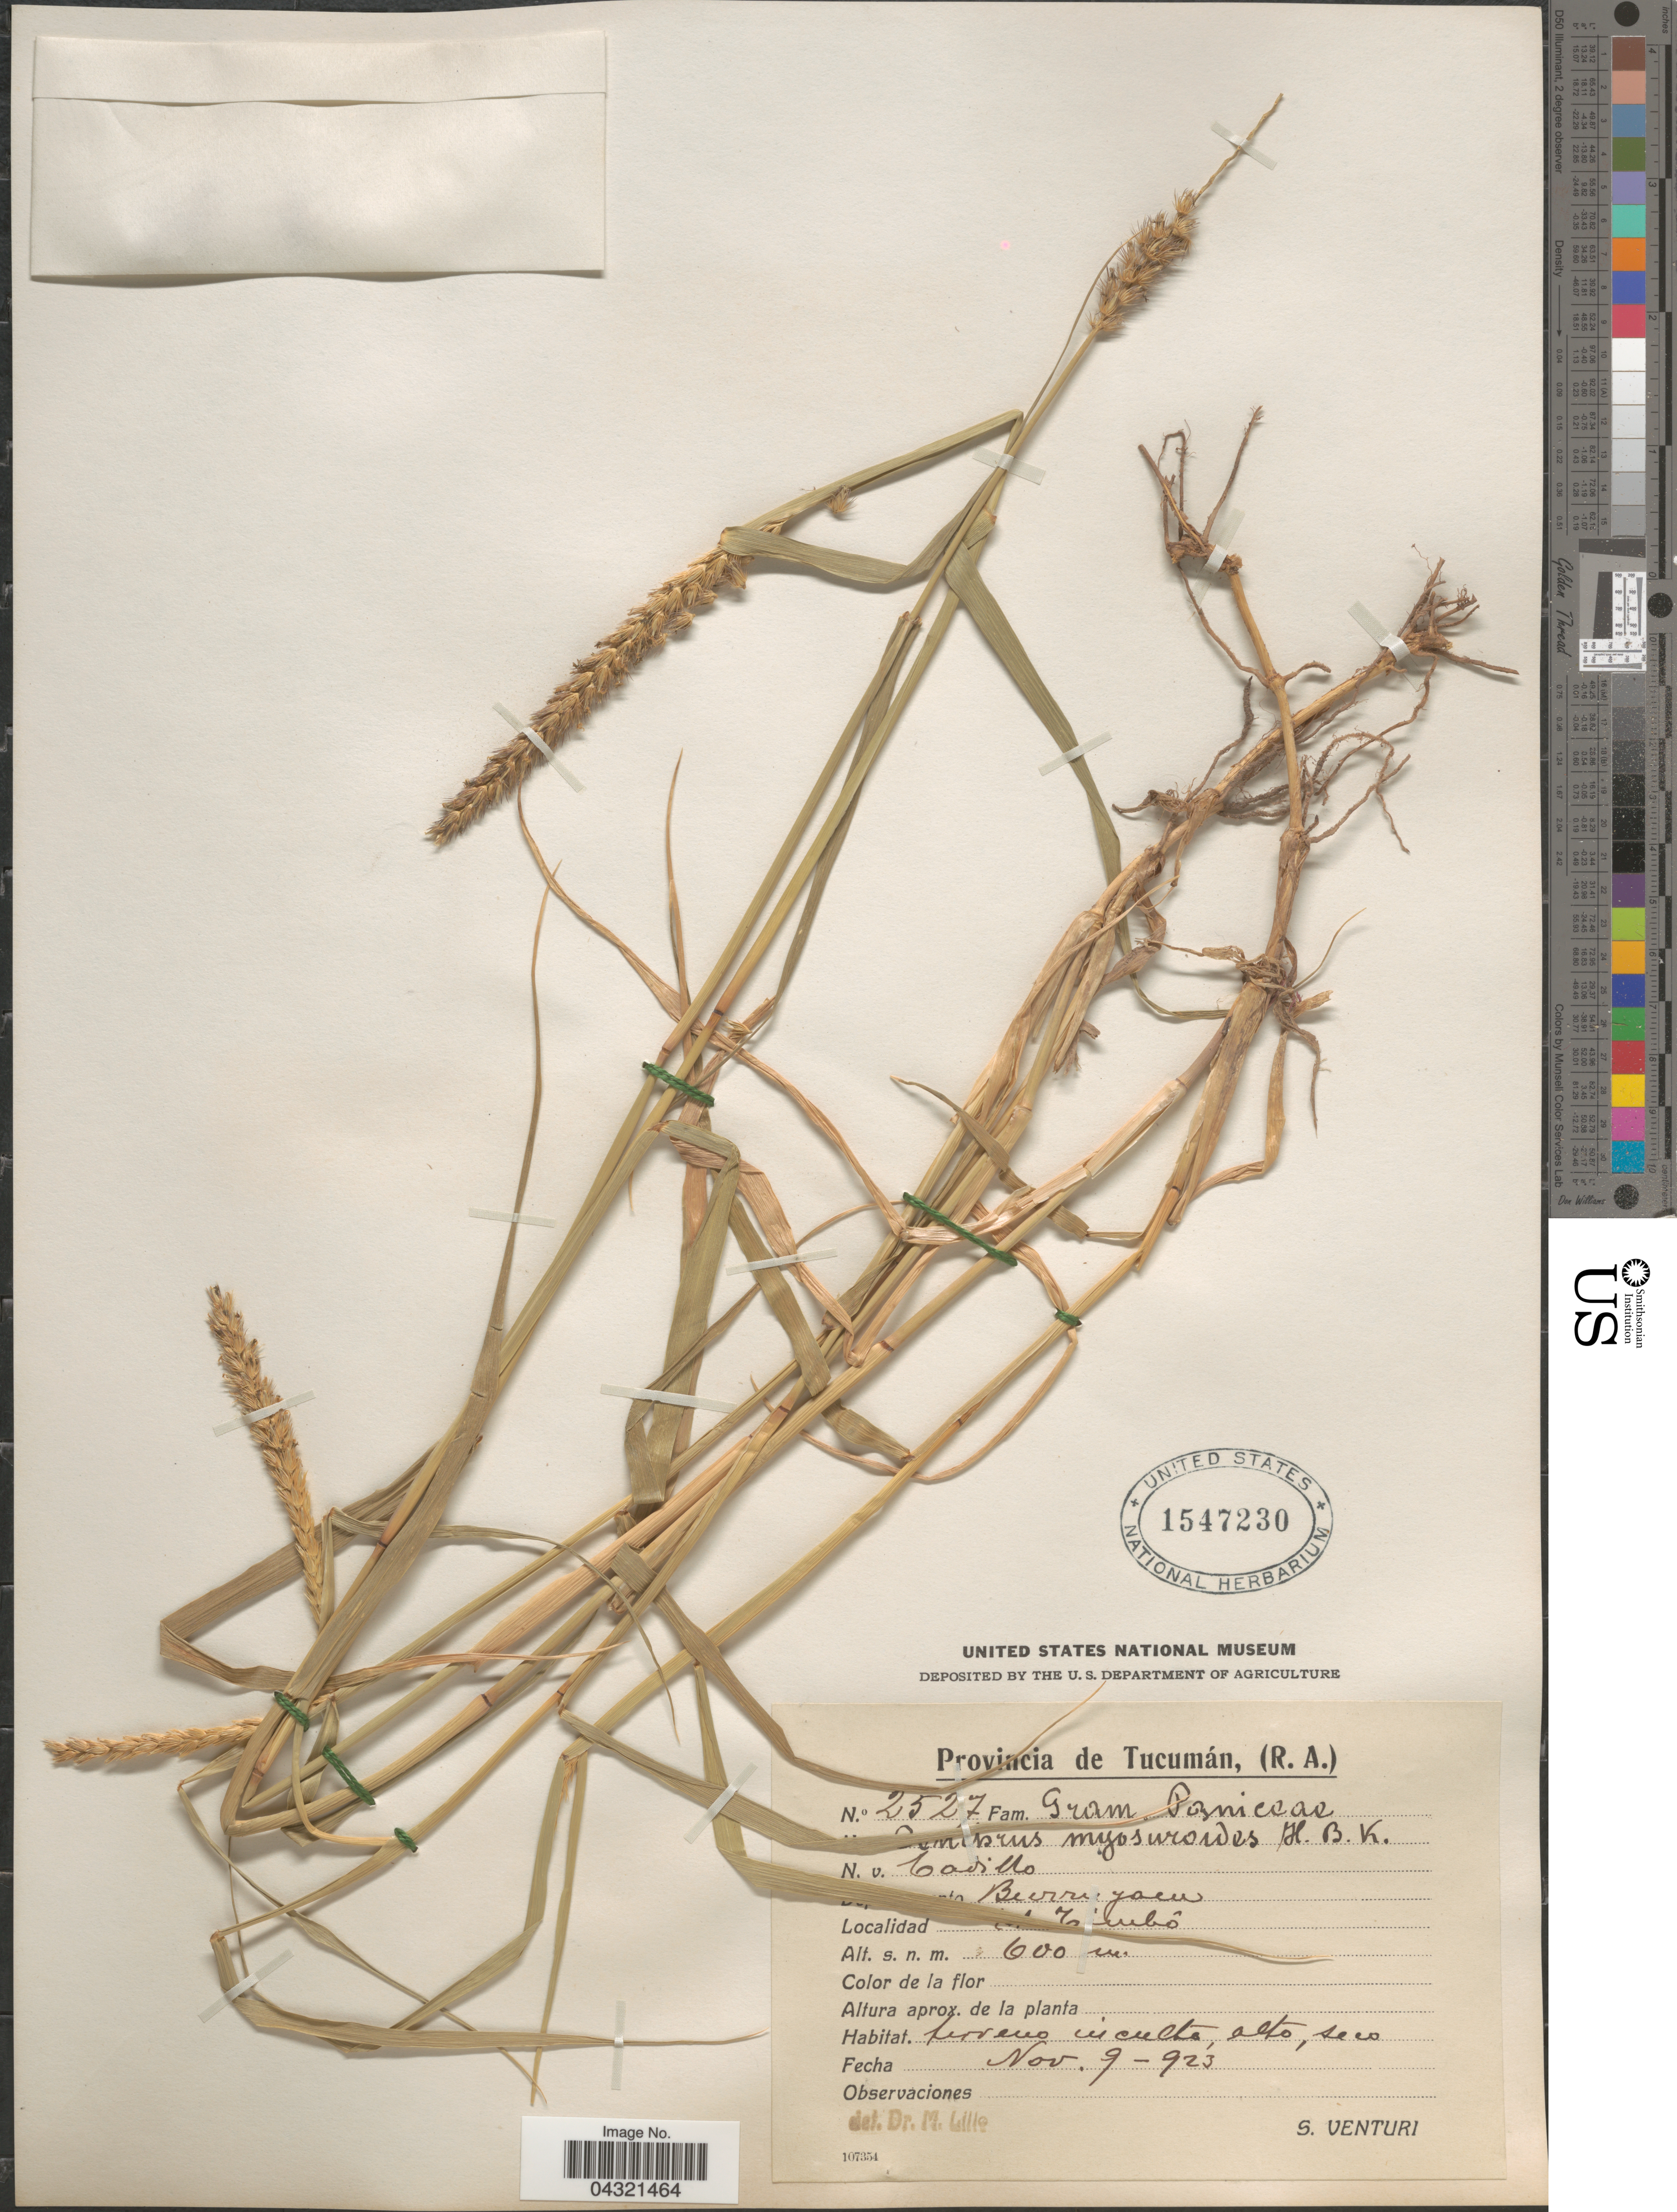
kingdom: Plantae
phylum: Tracheophyta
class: Liliopsida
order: Poales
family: Poaceae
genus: Cenchrus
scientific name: Cenchrus myosuroides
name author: Kunth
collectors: S. Venturi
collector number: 2527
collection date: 1923-11-09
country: Argentina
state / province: Tucuman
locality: Departamento Burruyacu. El Tambô.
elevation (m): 600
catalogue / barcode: US 1547230